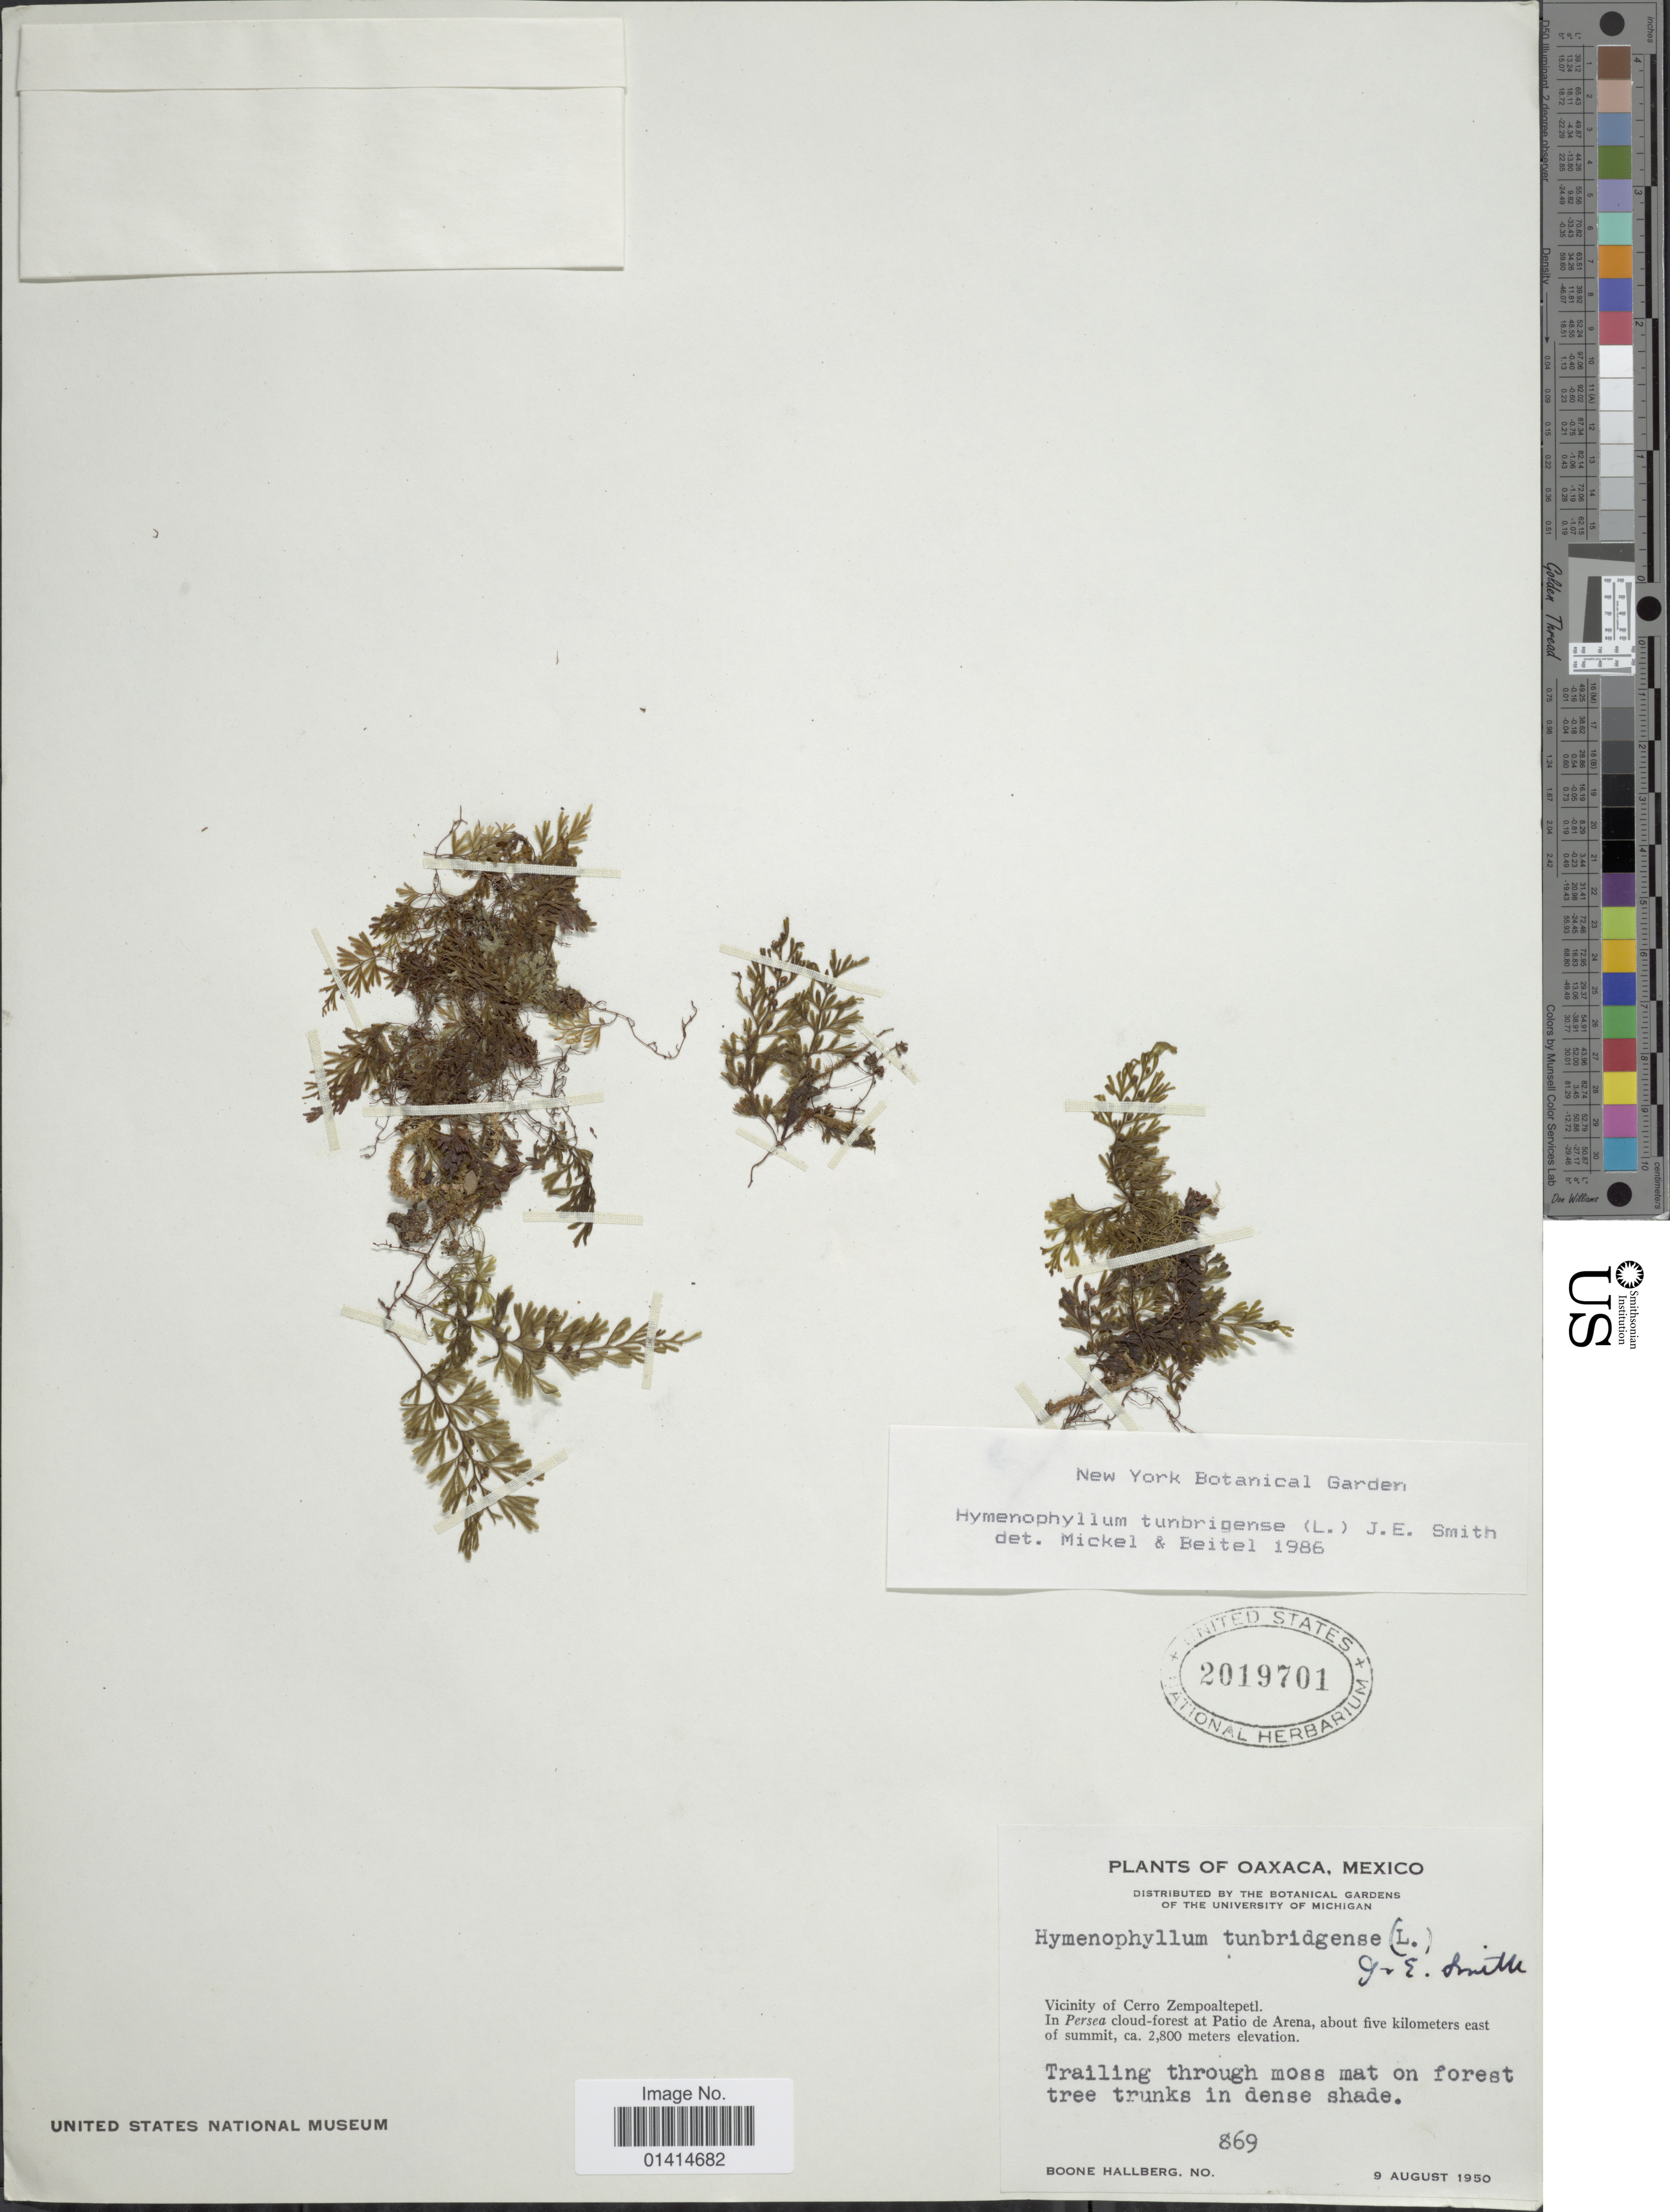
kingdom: Plantae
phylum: Tracheophyta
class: Polypodiopsida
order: Hymenophyllales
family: Hymenophyllaceae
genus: Hymenophyllum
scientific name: Hymenophyllum tunbrigense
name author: (L.) Small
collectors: B. Hallberg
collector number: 869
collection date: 1950-08-09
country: Mexico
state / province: Oaxaca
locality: Vicinity of Cerro Zempoaltepetl, At Patio de Arena, about five kilometers east of summit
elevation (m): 2800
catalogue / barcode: US 2019701